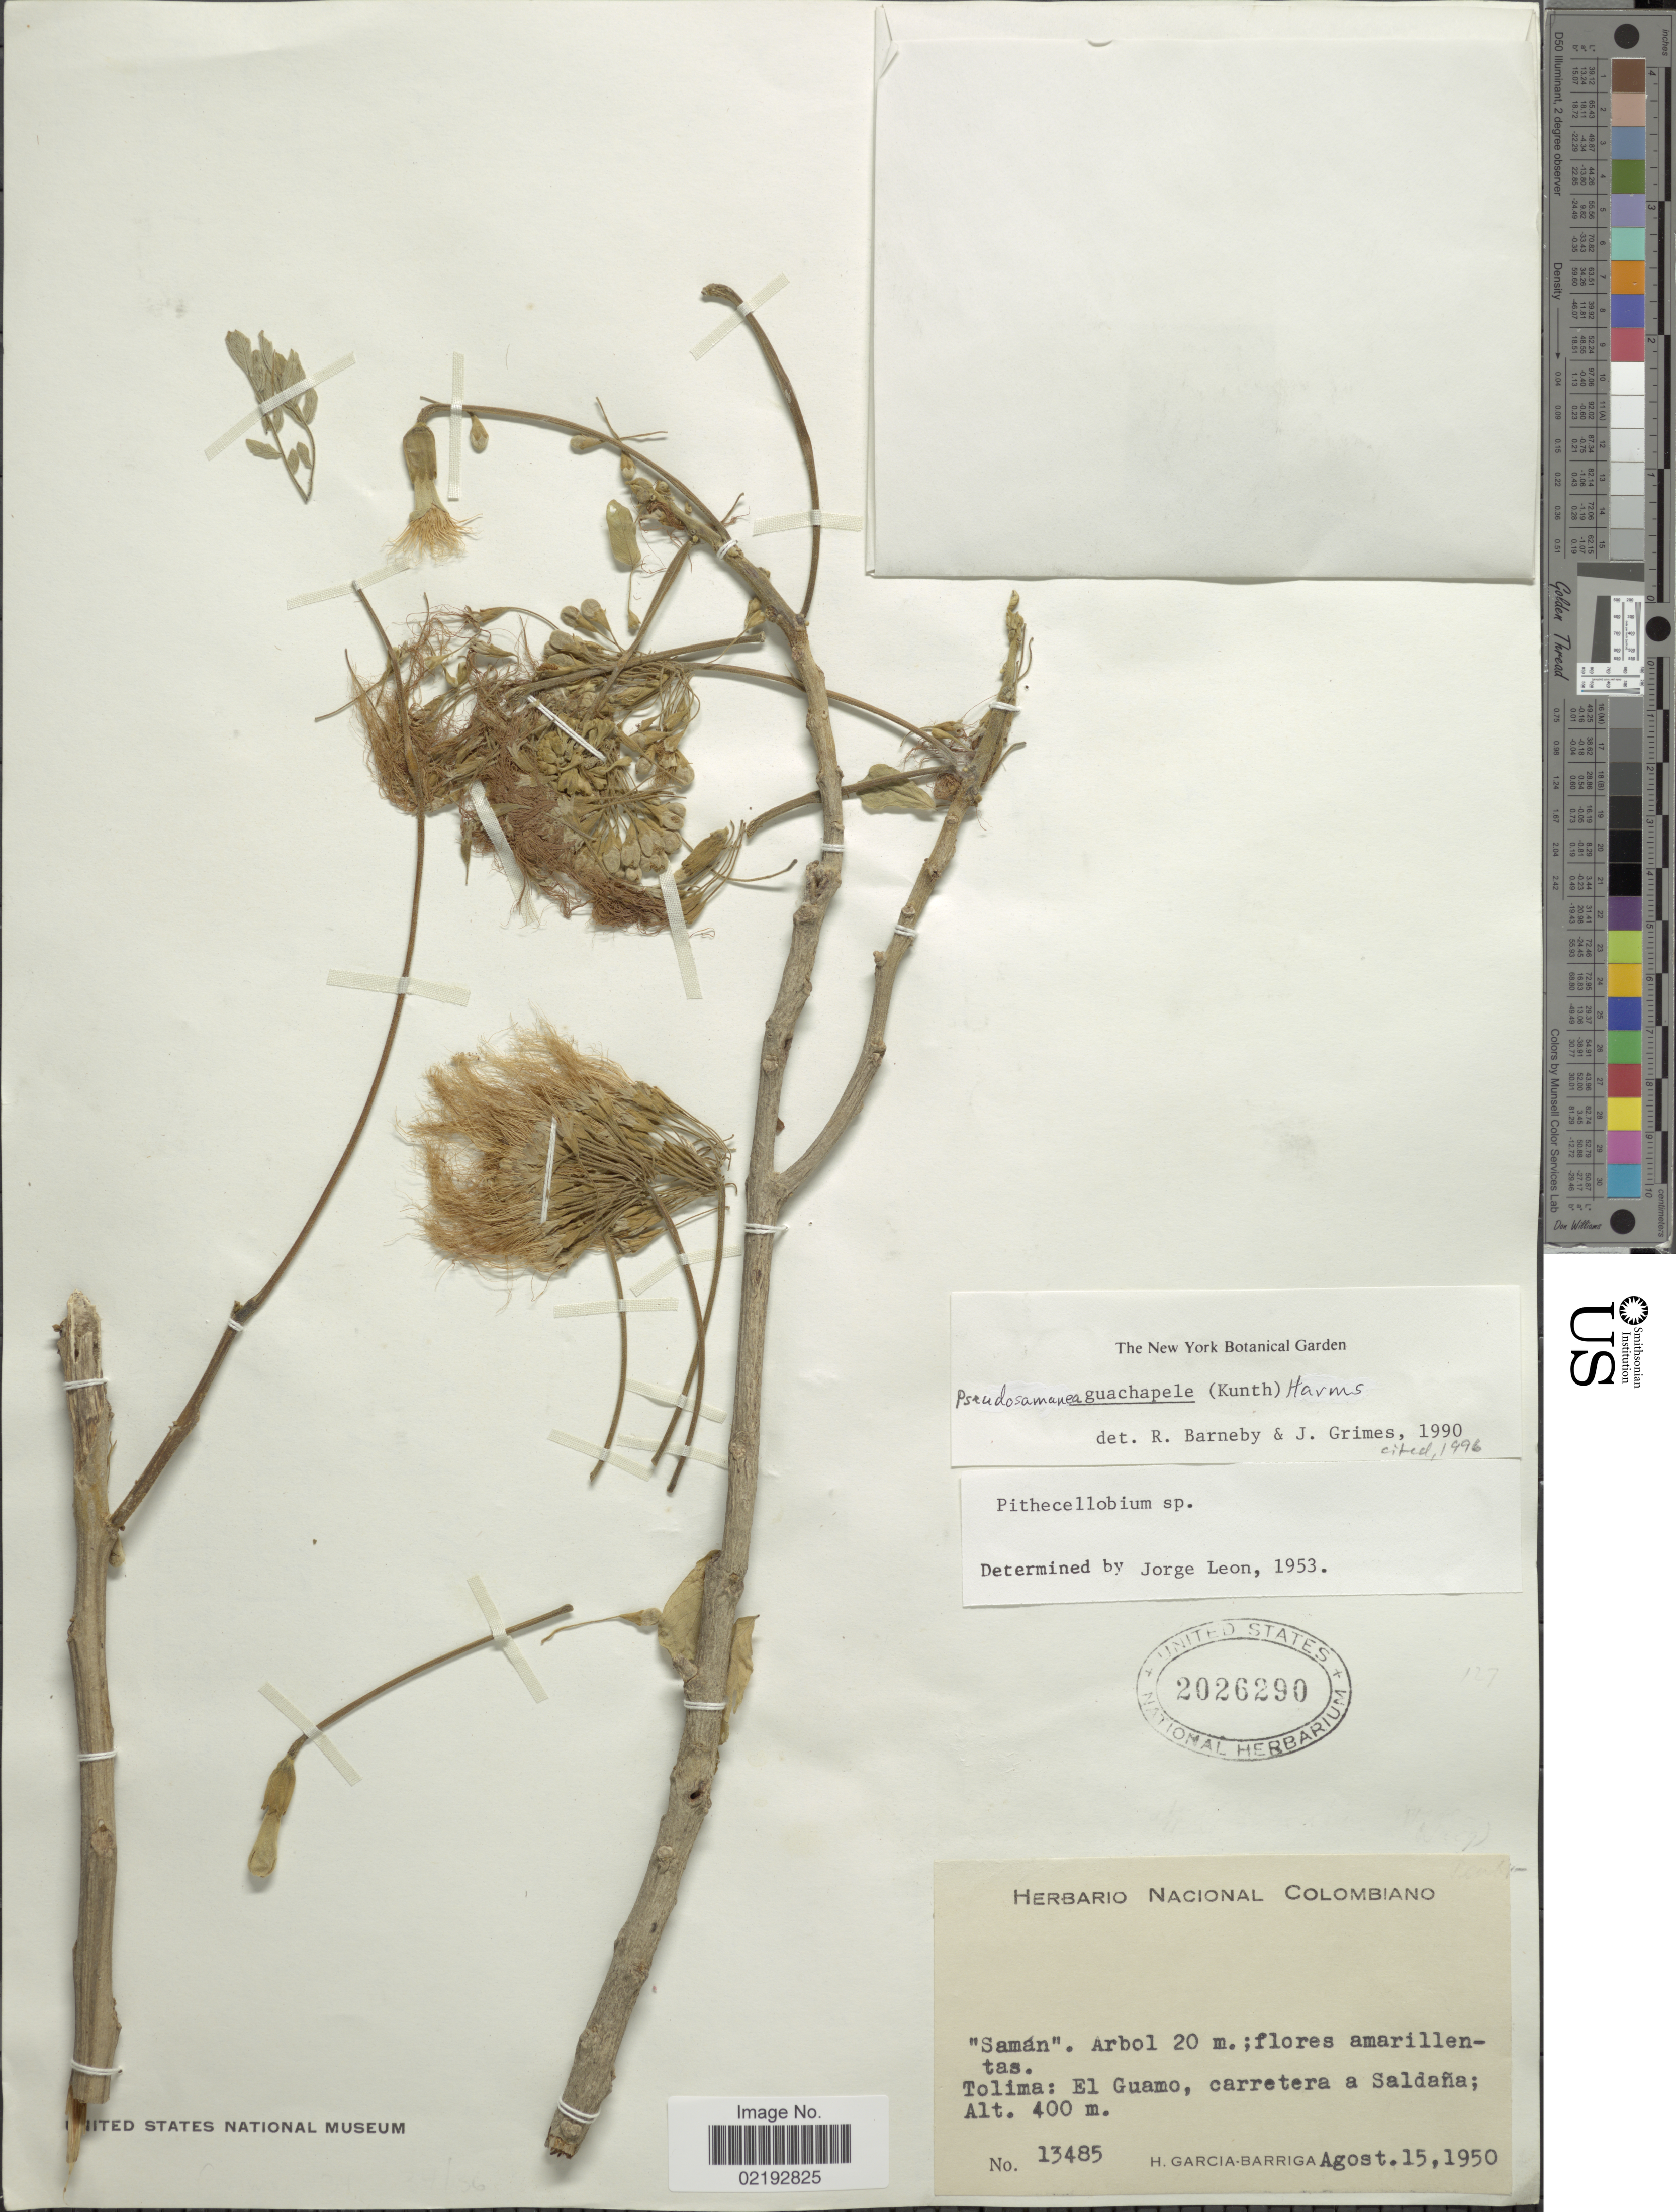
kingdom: Plantae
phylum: Tracheophyta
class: Magnoliopsida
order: Fabales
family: Fabaceae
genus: Pseudosamanea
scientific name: Pseudosamanea guachapele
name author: (Kunth) Harms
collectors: H. García Barriga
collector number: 13485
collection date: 1950-08-15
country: Colombia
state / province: Tolima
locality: El Guamo, carretera a Saldana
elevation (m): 400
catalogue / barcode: US 2026290